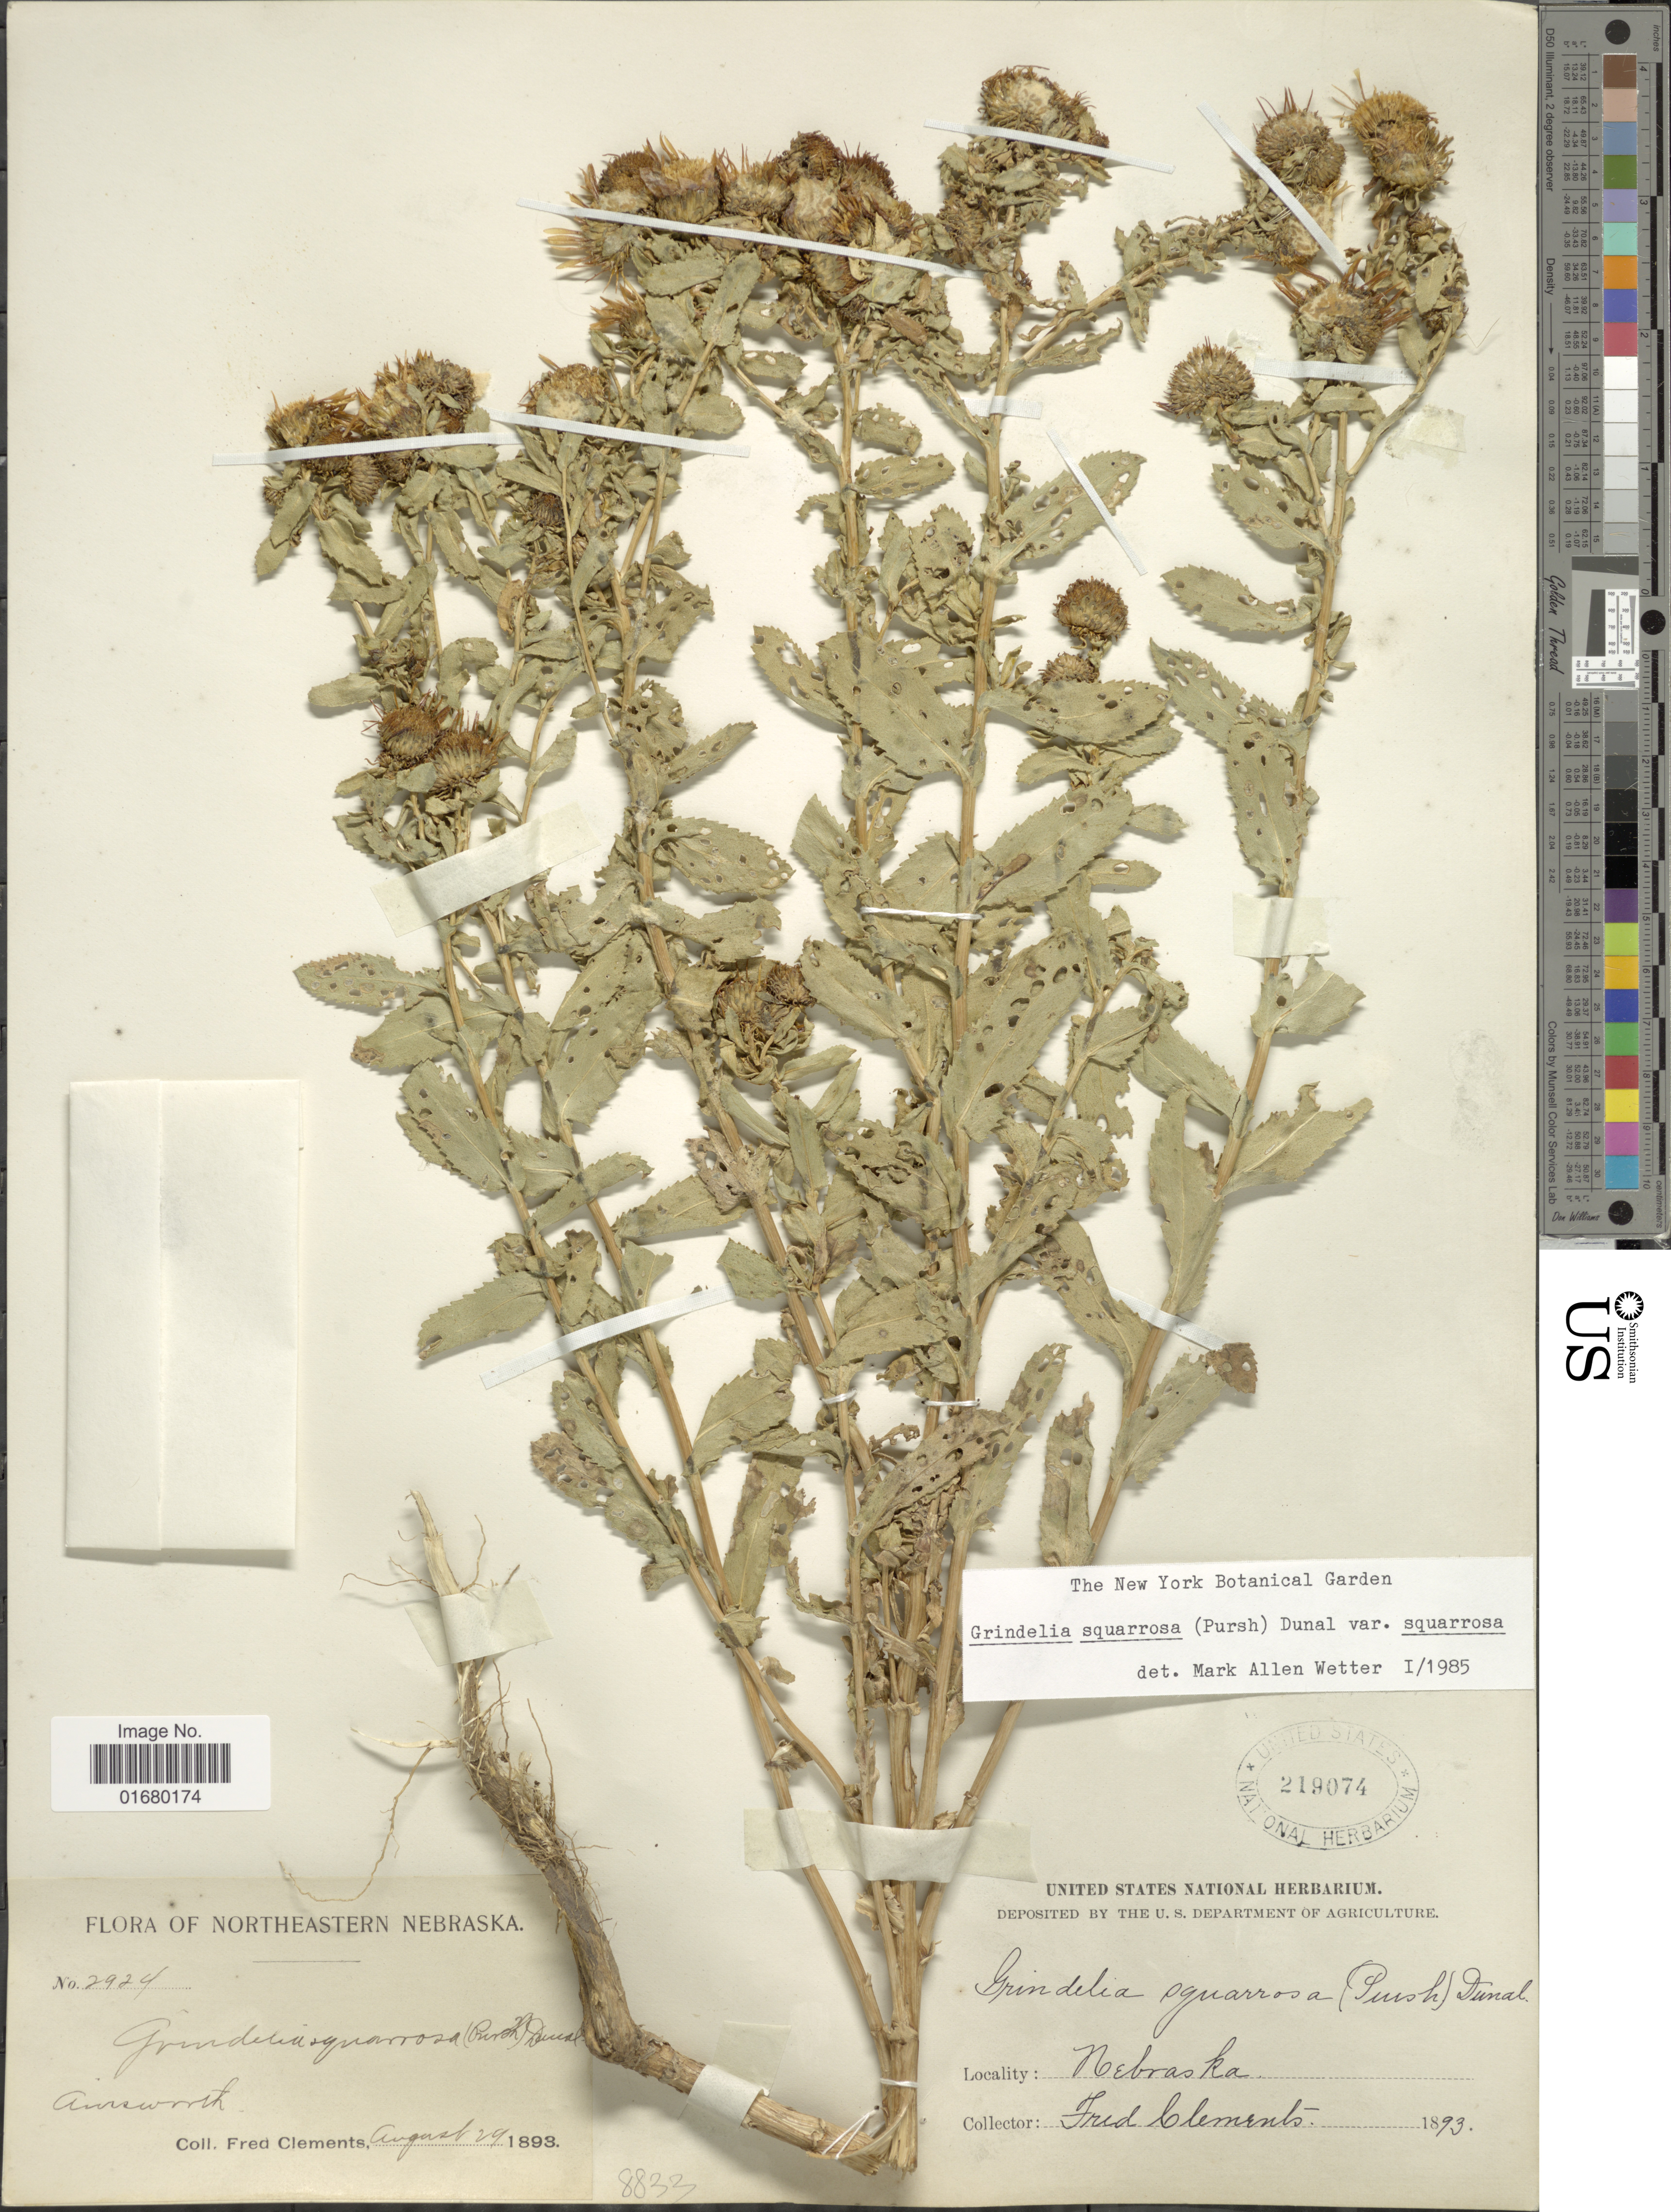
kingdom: Plantae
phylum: Tracheophyta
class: Magnoliopsida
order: Asterales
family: Asteraceae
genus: Grindelia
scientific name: Grindelia squarrosa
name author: (Pursh) Dunal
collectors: F. E. Clements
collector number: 2924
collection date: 1893-04-29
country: United States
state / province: Nebraska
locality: Northeastern Nebraska, Ainsworth.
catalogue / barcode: US 219074